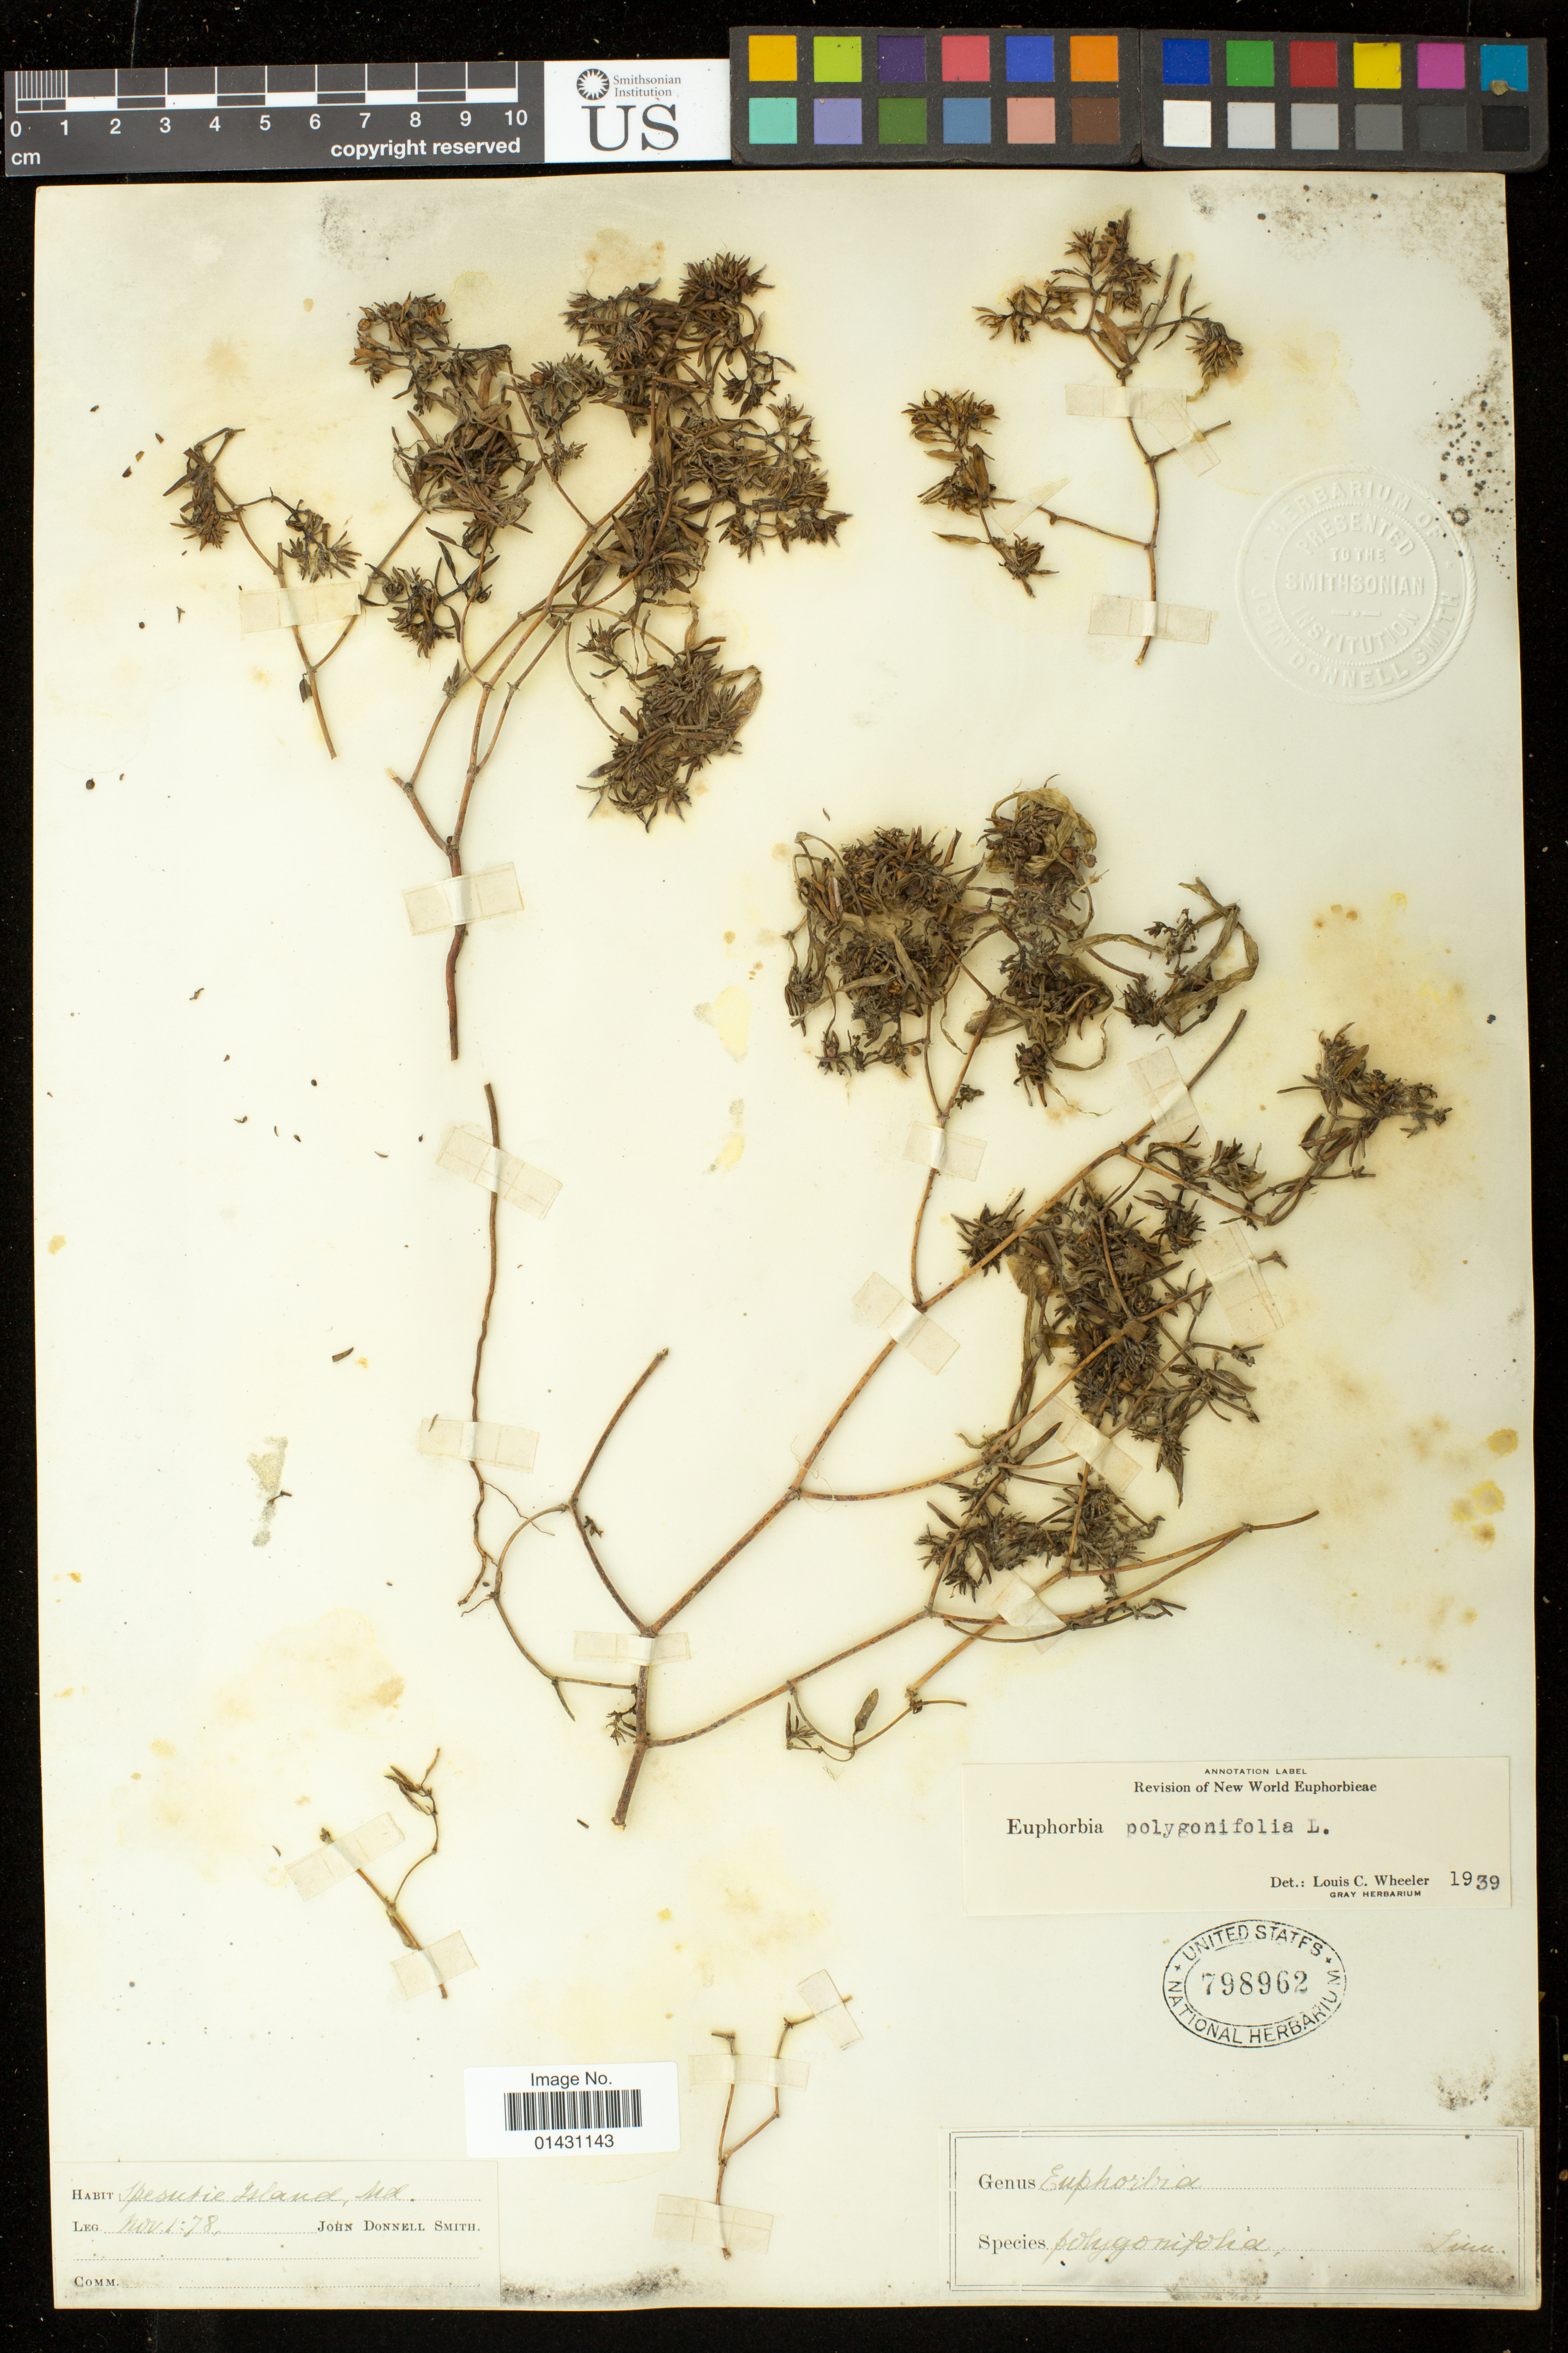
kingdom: Plantae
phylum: Tracheophyta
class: Magnoliopsida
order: Malpighiales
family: Euphorbiaceae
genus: Euphorbia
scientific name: Euphorbia polygonifolia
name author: L.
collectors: J. Donnell Smith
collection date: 1878-11-01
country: United States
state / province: Maryland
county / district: Harford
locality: Spesutie Island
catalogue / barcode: US 798962